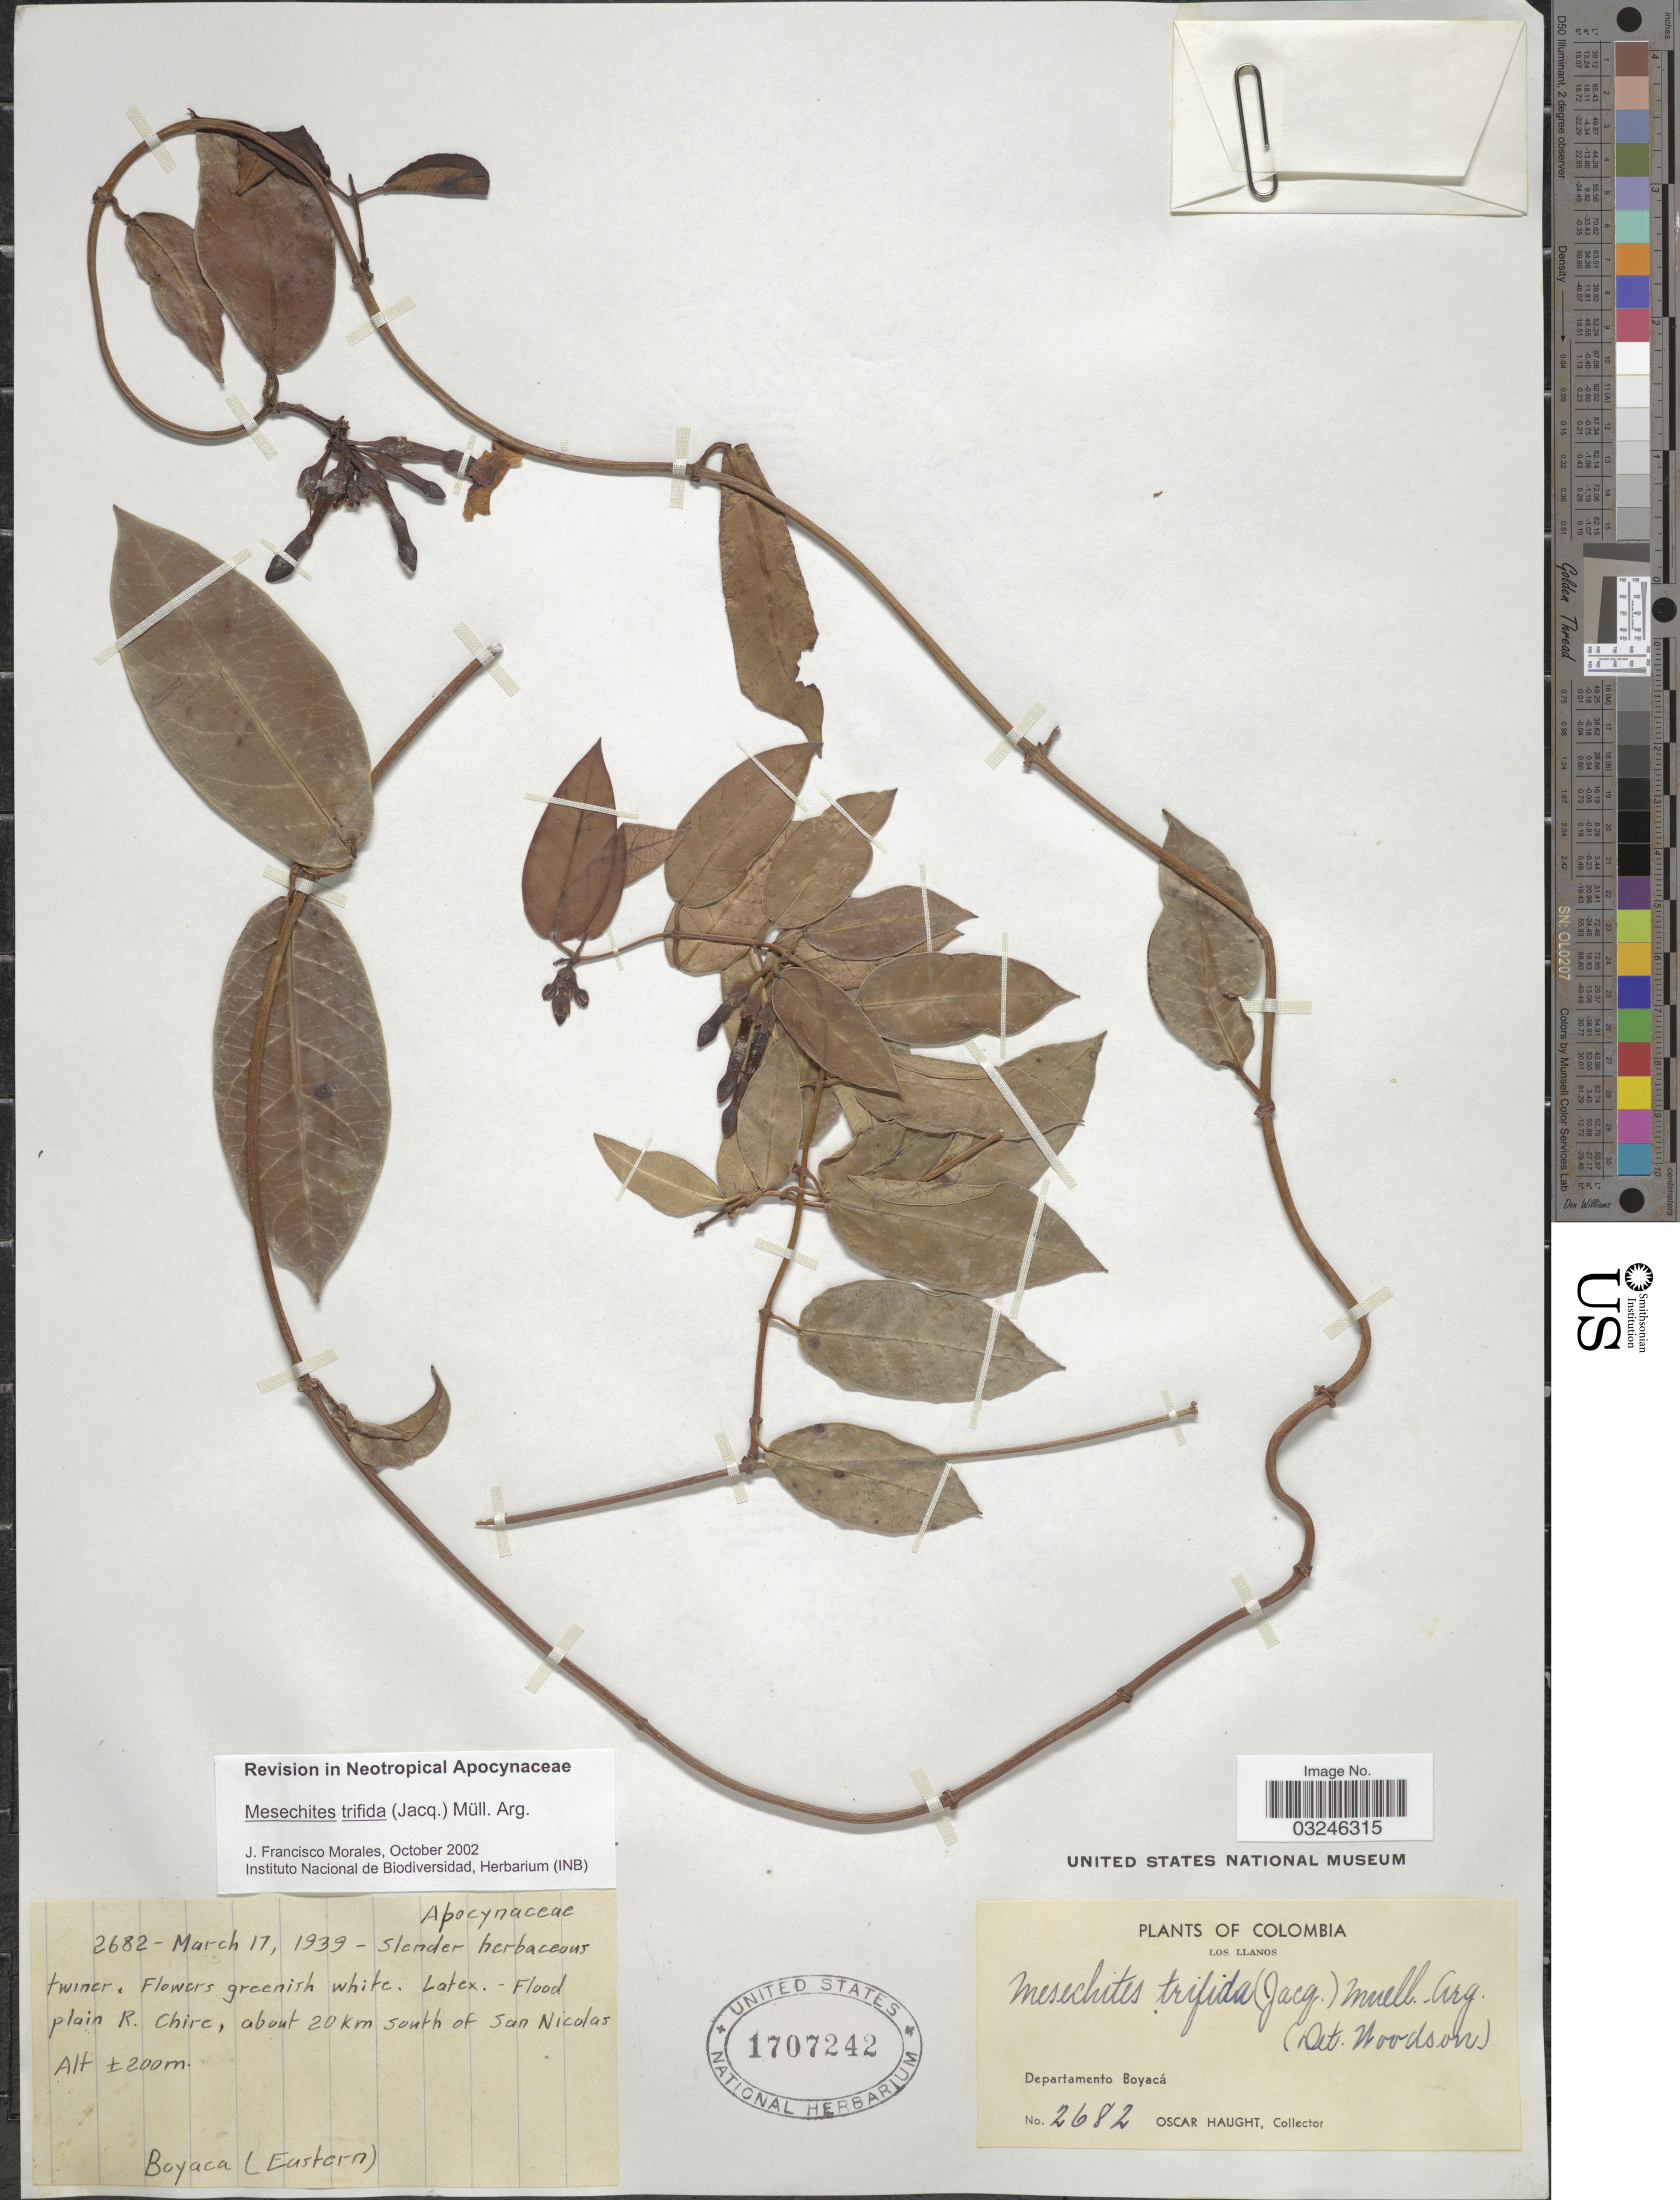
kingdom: Plantae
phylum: Tracheophyta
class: Magnoliopsida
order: Gentianales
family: Apocynaceae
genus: Mesechites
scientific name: Mesechites trifidus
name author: (Jacq.) Müll. Arg.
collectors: O. L. Haught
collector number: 2682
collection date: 1939-03-17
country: Colombia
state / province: Boyacá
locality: Los Llanos. Departamento Boyacá. Plain R. Chire, about 20 km south of San Nicolas.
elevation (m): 200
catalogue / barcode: US 1707242